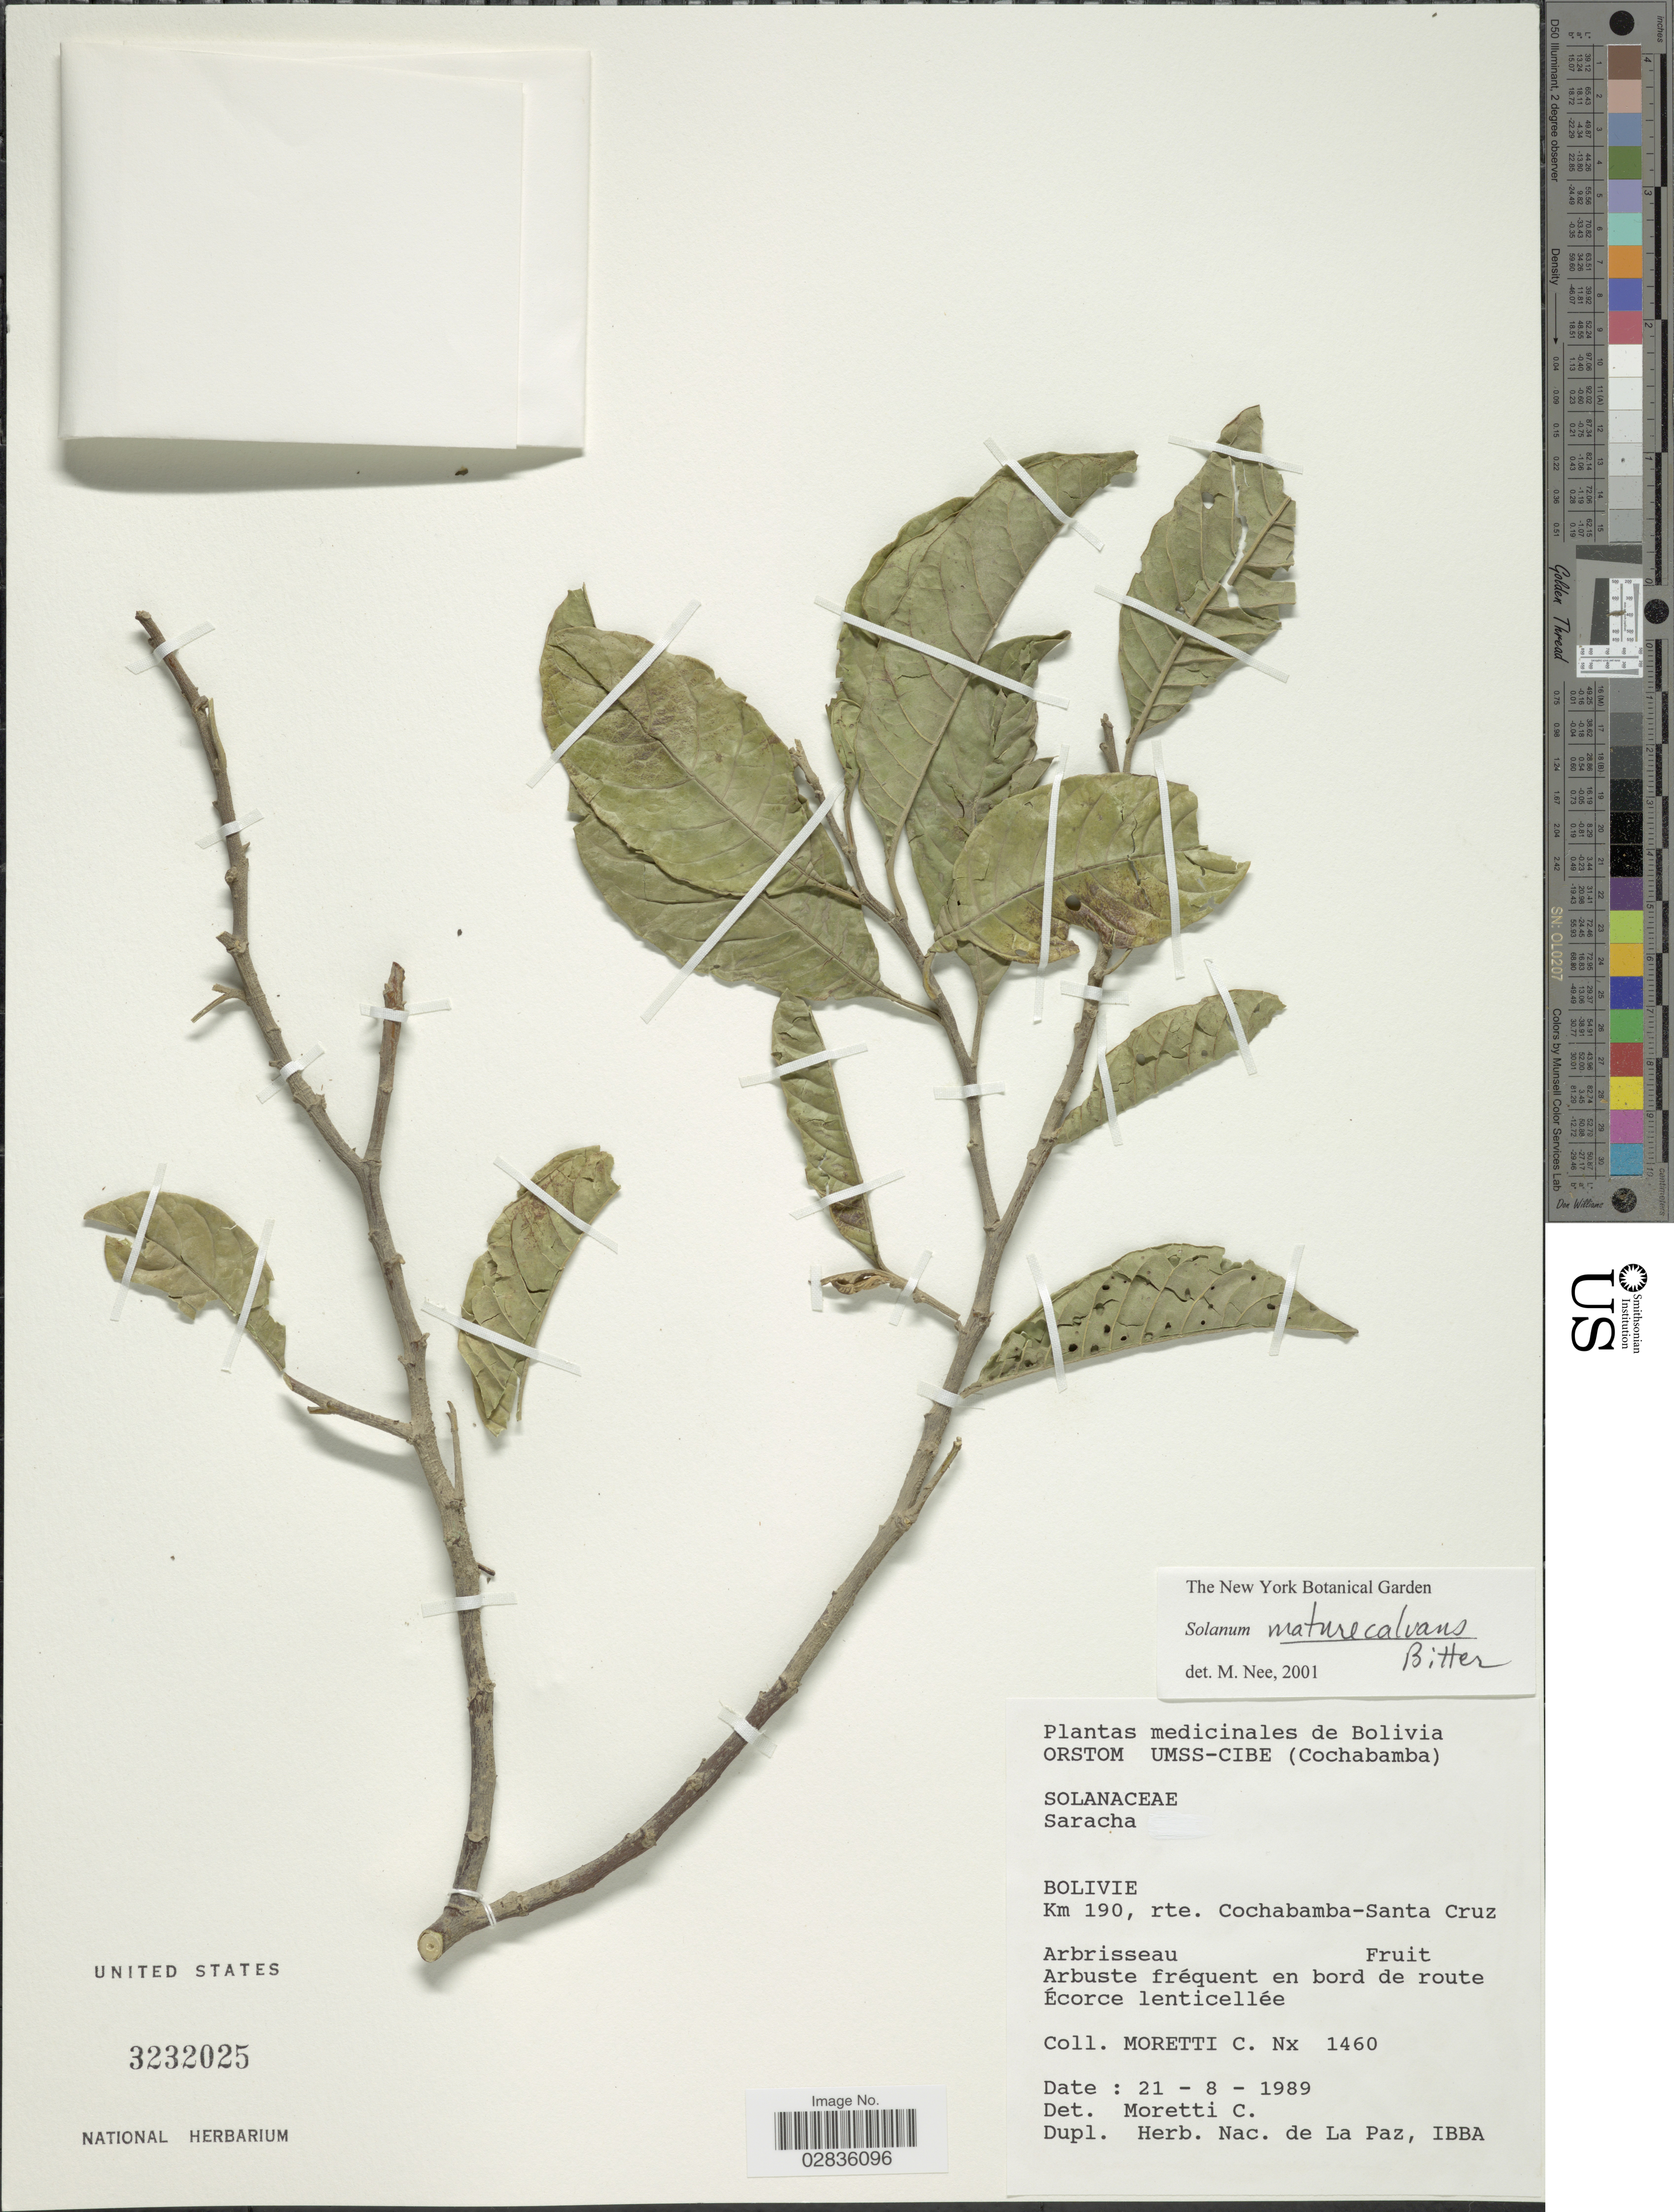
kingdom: Plantae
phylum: Tracheophyta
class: Magnoliopsida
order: Solanales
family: Solanaceae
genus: Solanum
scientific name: Solanum maturecalvans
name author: Bitter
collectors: C. Moretti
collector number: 1460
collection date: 1989-08-21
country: Bolivia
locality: Bolivie. Km 190, rte. Cochabamba-Santa Cruz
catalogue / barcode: US 3232025